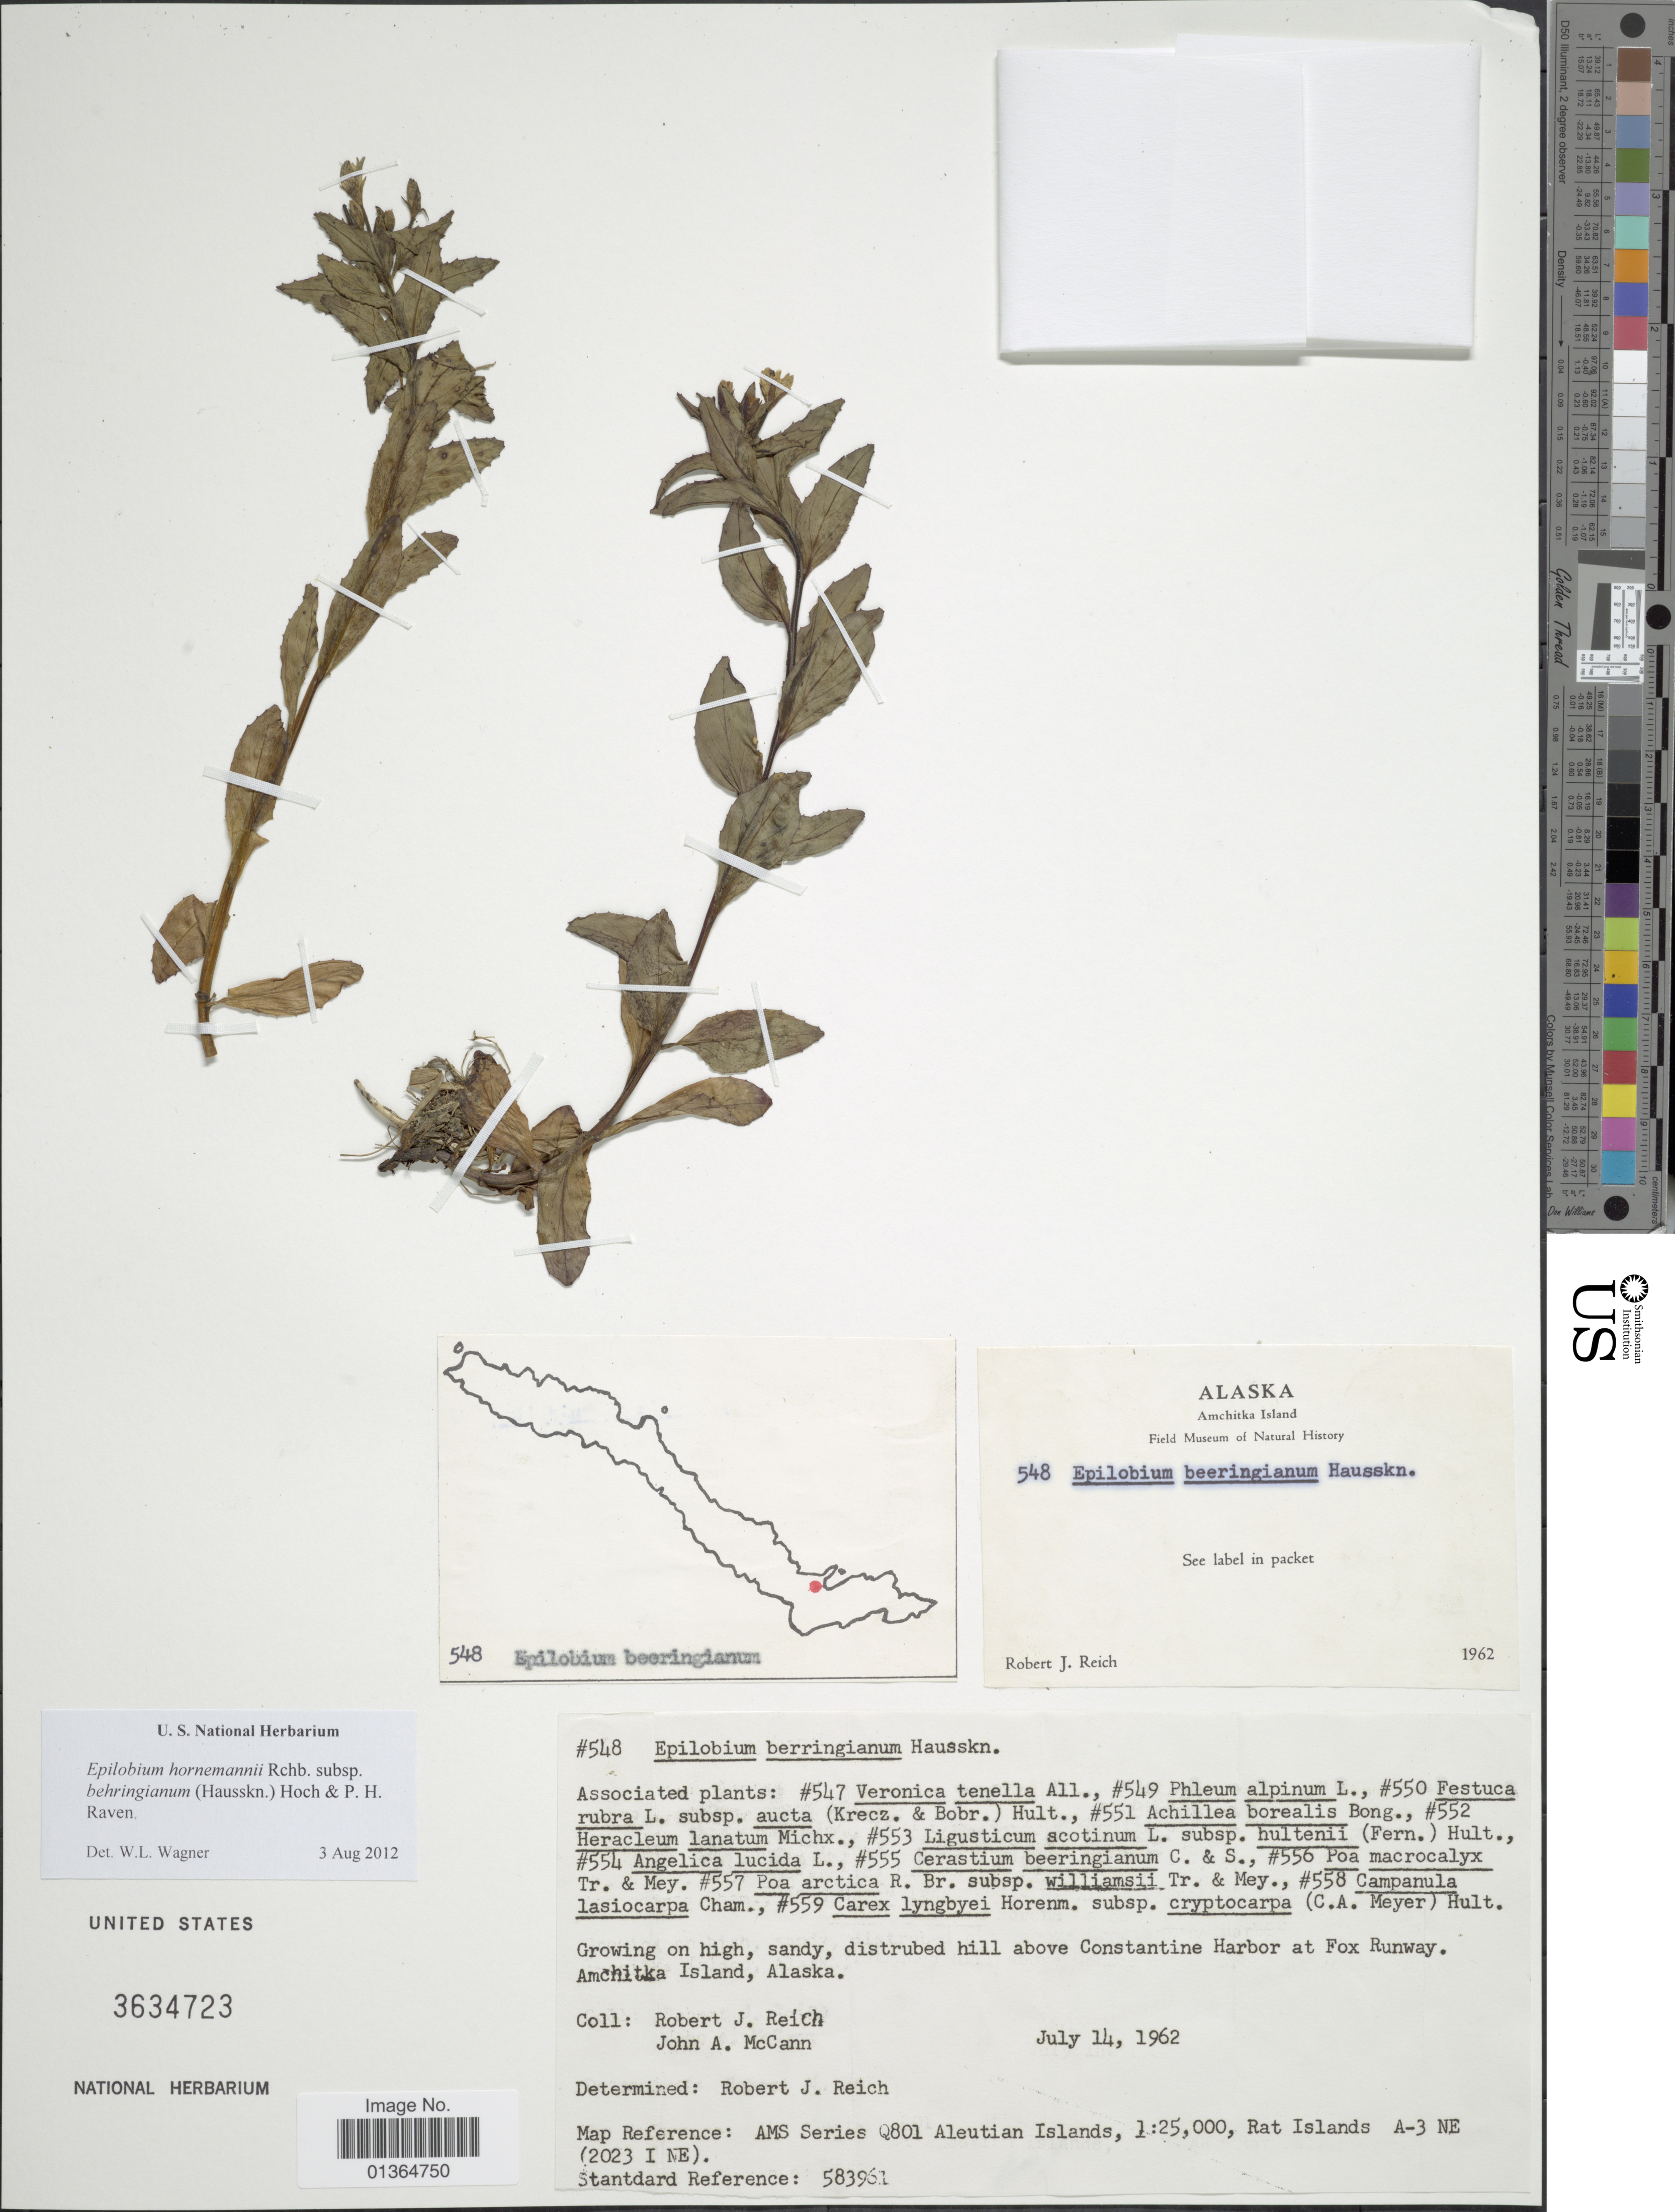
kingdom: Plantae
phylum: Tracheophyta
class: Magnoliopsida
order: Myrtales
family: Onagraceae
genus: Epilobium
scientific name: Epilobium hornemannii subsp. behringianum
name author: (Hausskn.) Hoch & P.H. Raven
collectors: R. Reich & J. A. McCann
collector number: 548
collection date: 1962-07-14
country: United States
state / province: Alaska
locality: Growing on high, sandy, disturbed hill above Constantine Harbor at Fox Runway. Amchitka Island.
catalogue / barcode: US 3634723